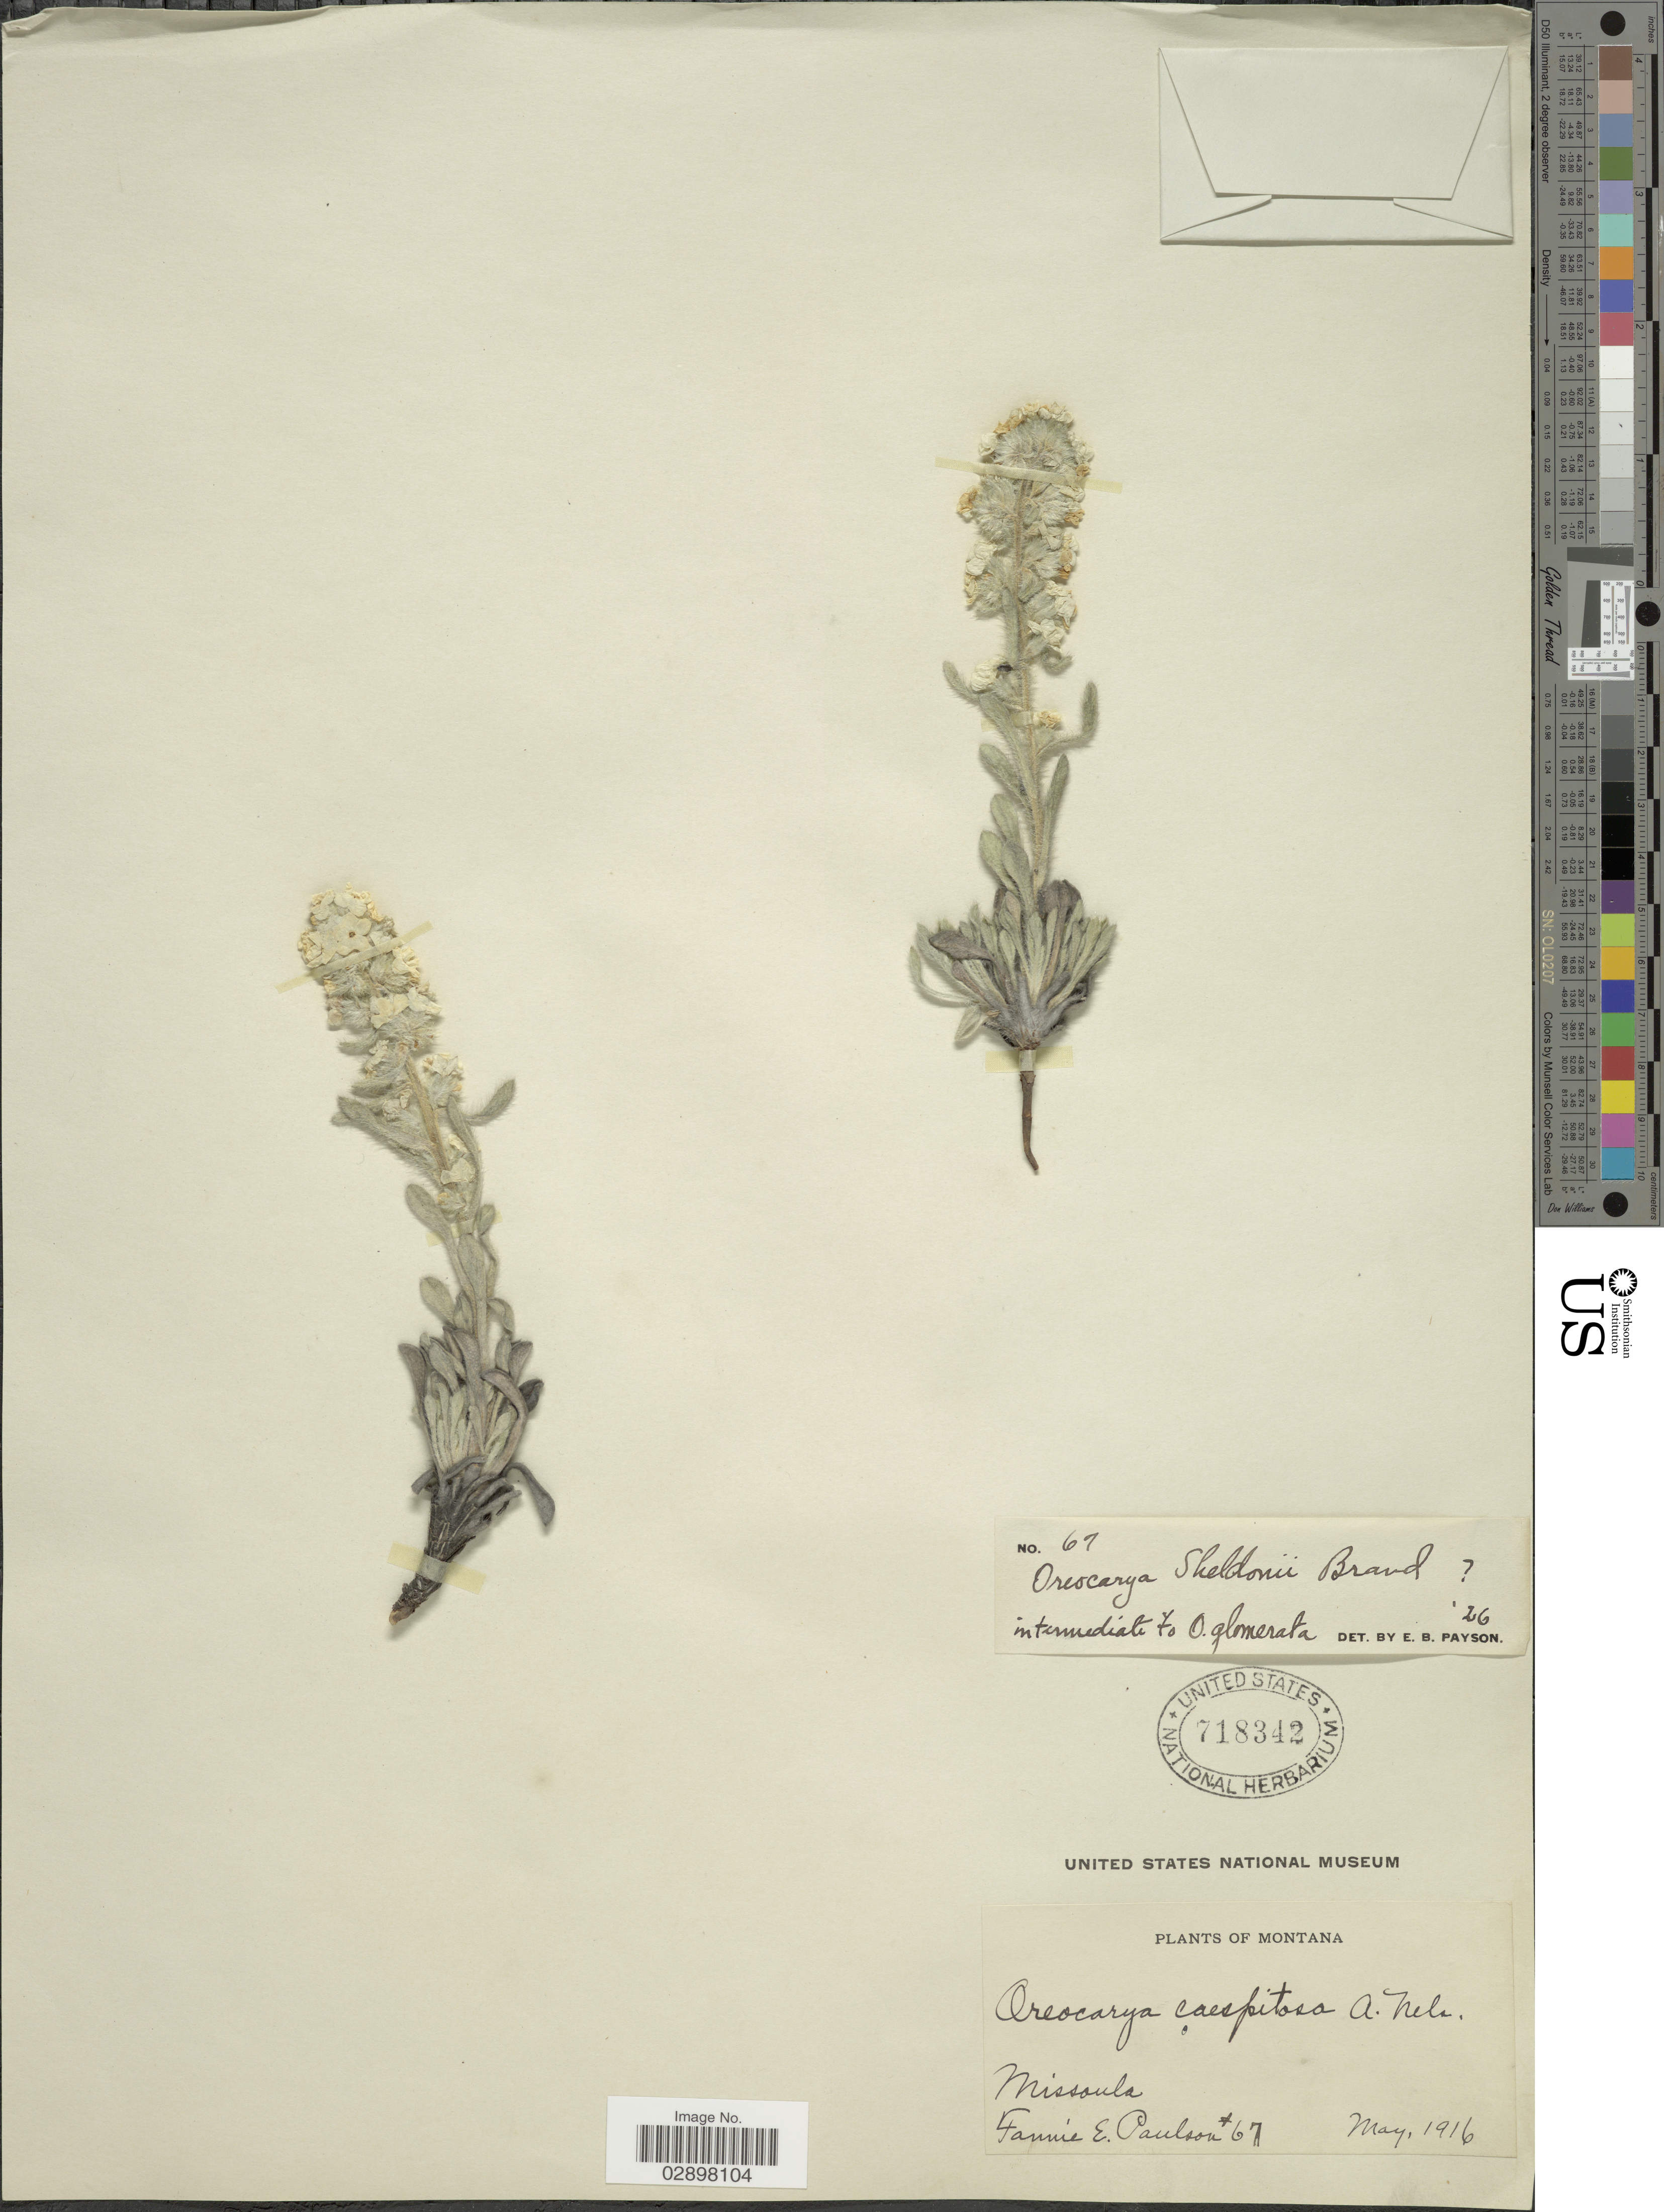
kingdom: Plantae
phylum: Tracheophyta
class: Magnoliopsida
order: Boraginales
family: Boraginaceae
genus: Cryptantha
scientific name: Cryptantha sheldonii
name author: (Brand) Payson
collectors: F. Paulson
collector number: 67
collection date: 1916-05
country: United States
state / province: Montana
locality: Missoula.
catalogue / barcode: US 718342